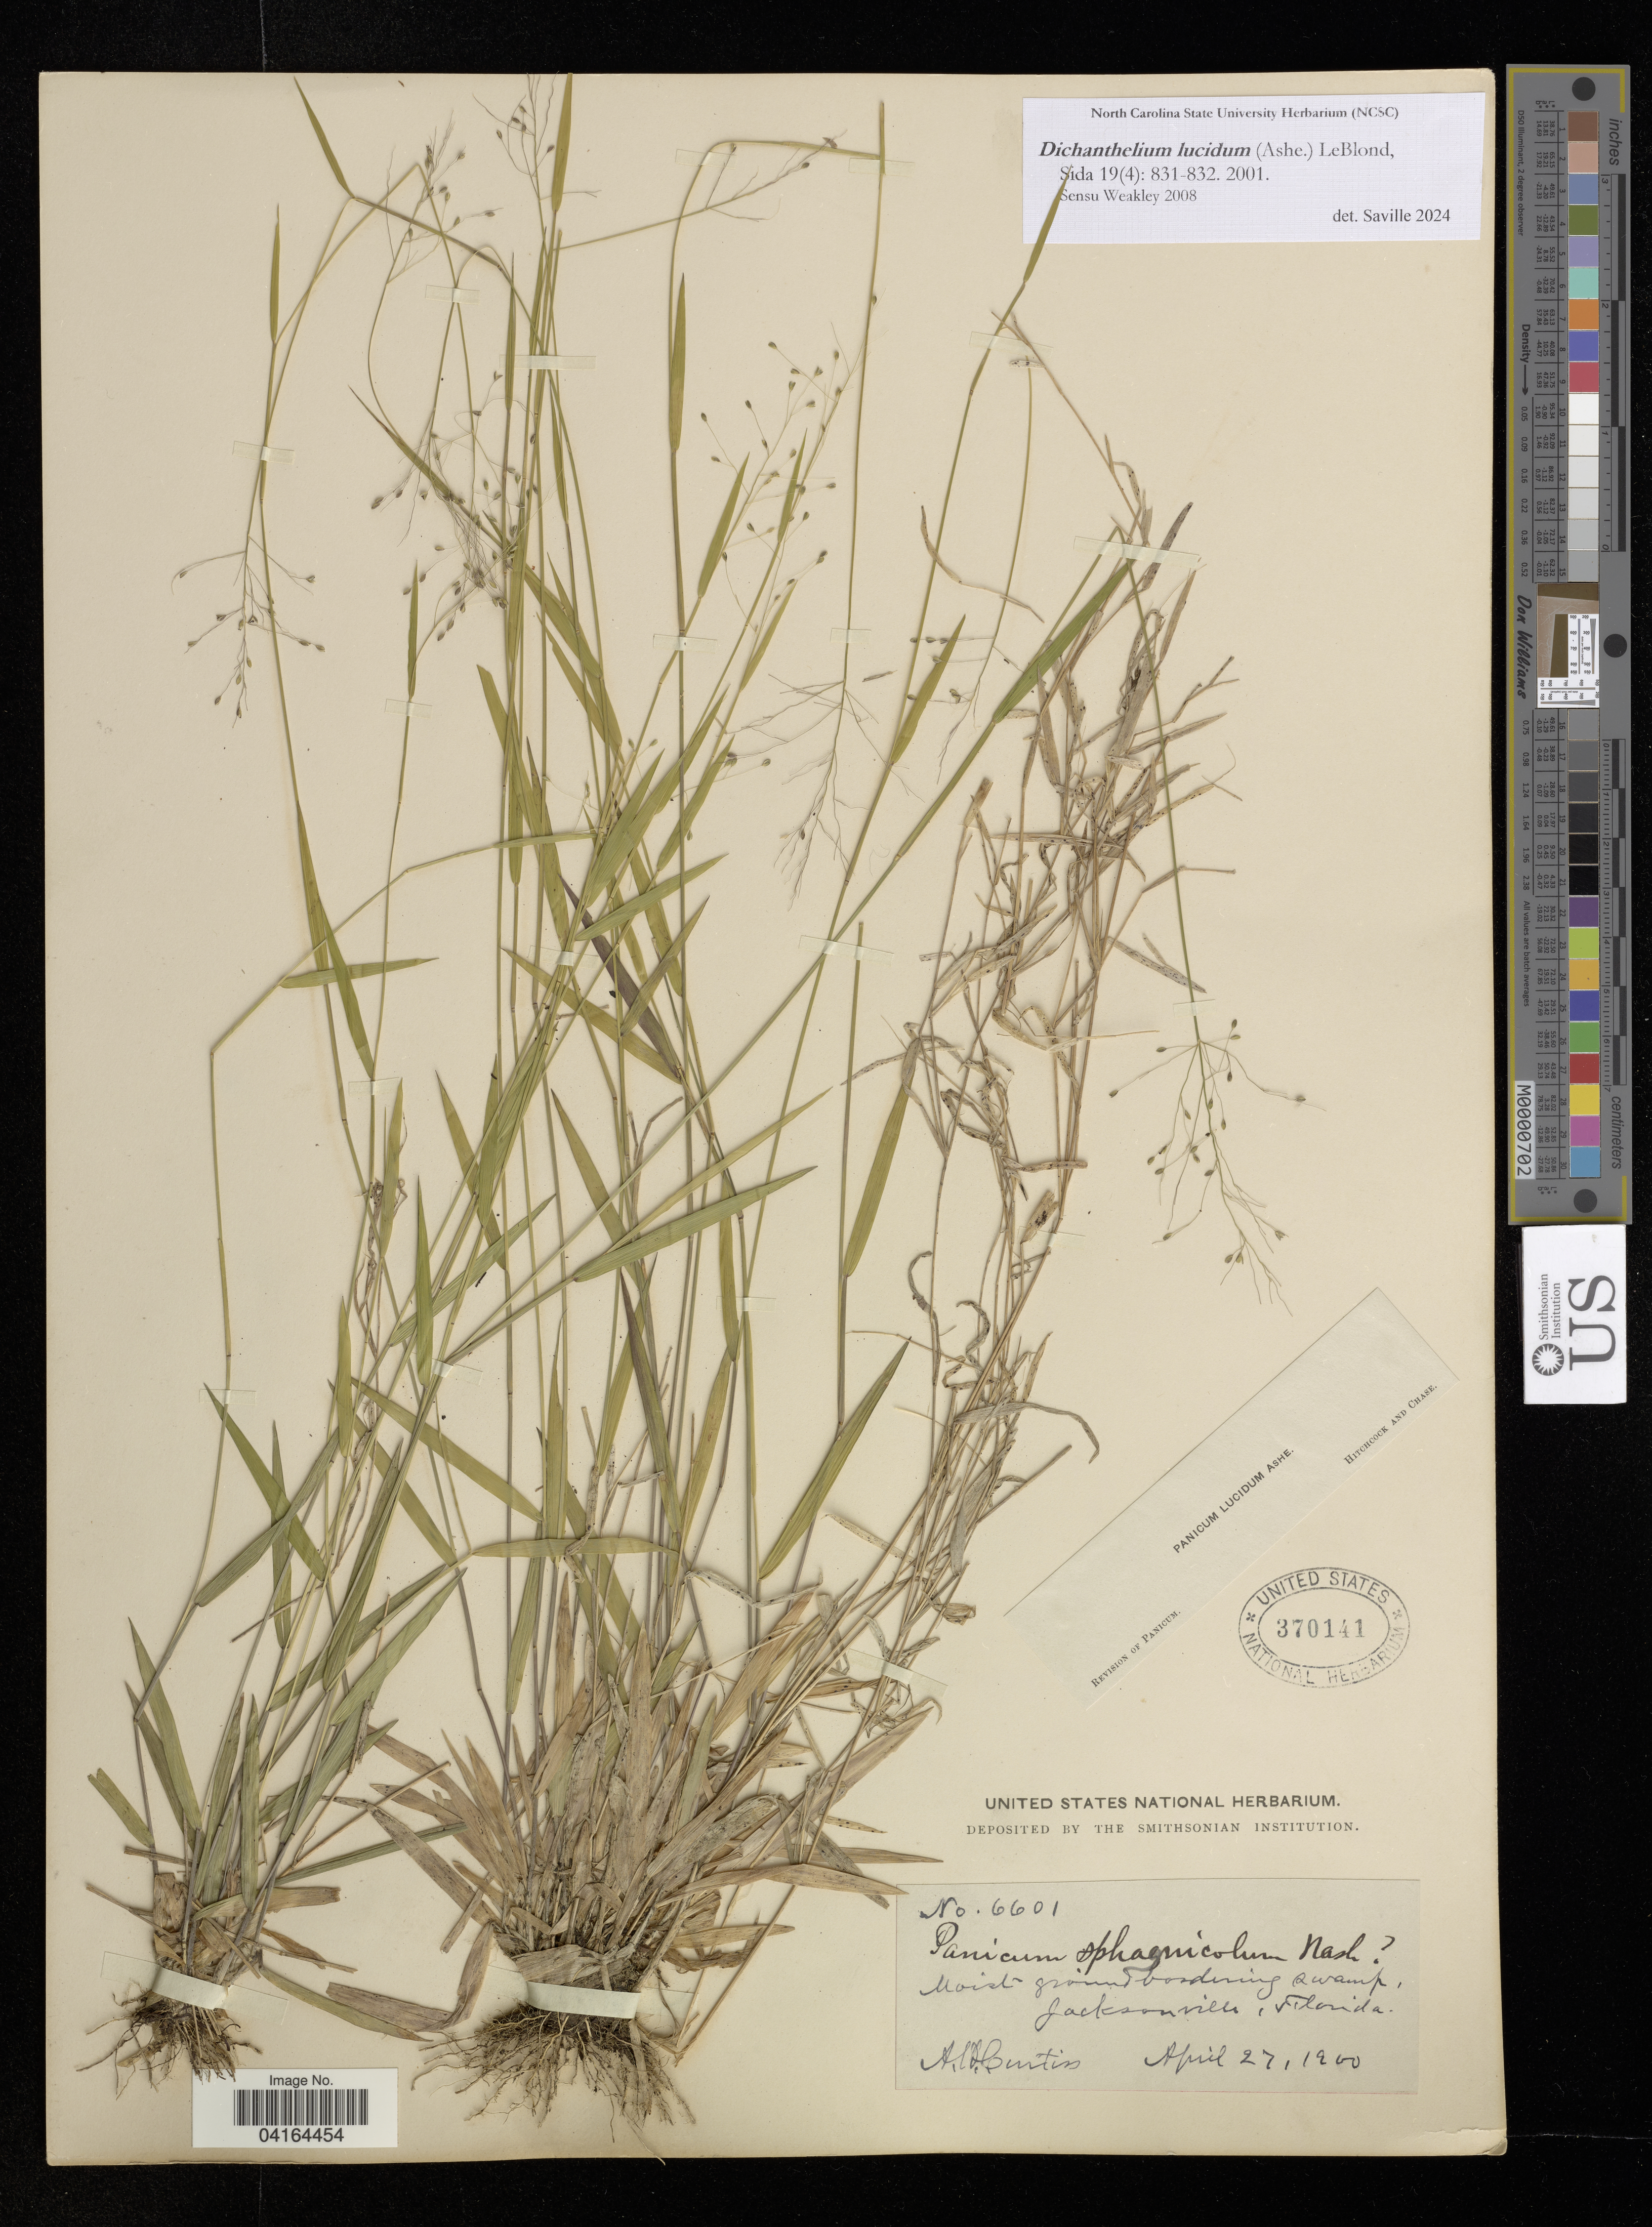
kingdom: Plantae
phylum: Tracheophyta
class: Liliopsida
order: Poales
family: Poaceae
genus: Dichanthelium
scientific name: Dichanthelium lucidum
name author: (Ashe) LeBlond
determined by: Saville, A. C., (NCSC), North Carolina State University (UNITED STATES)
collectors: A. Curtis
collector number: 6601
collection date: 1900-04-27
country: United States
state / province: Florida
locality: Jacksonville.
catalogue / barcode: US 370141